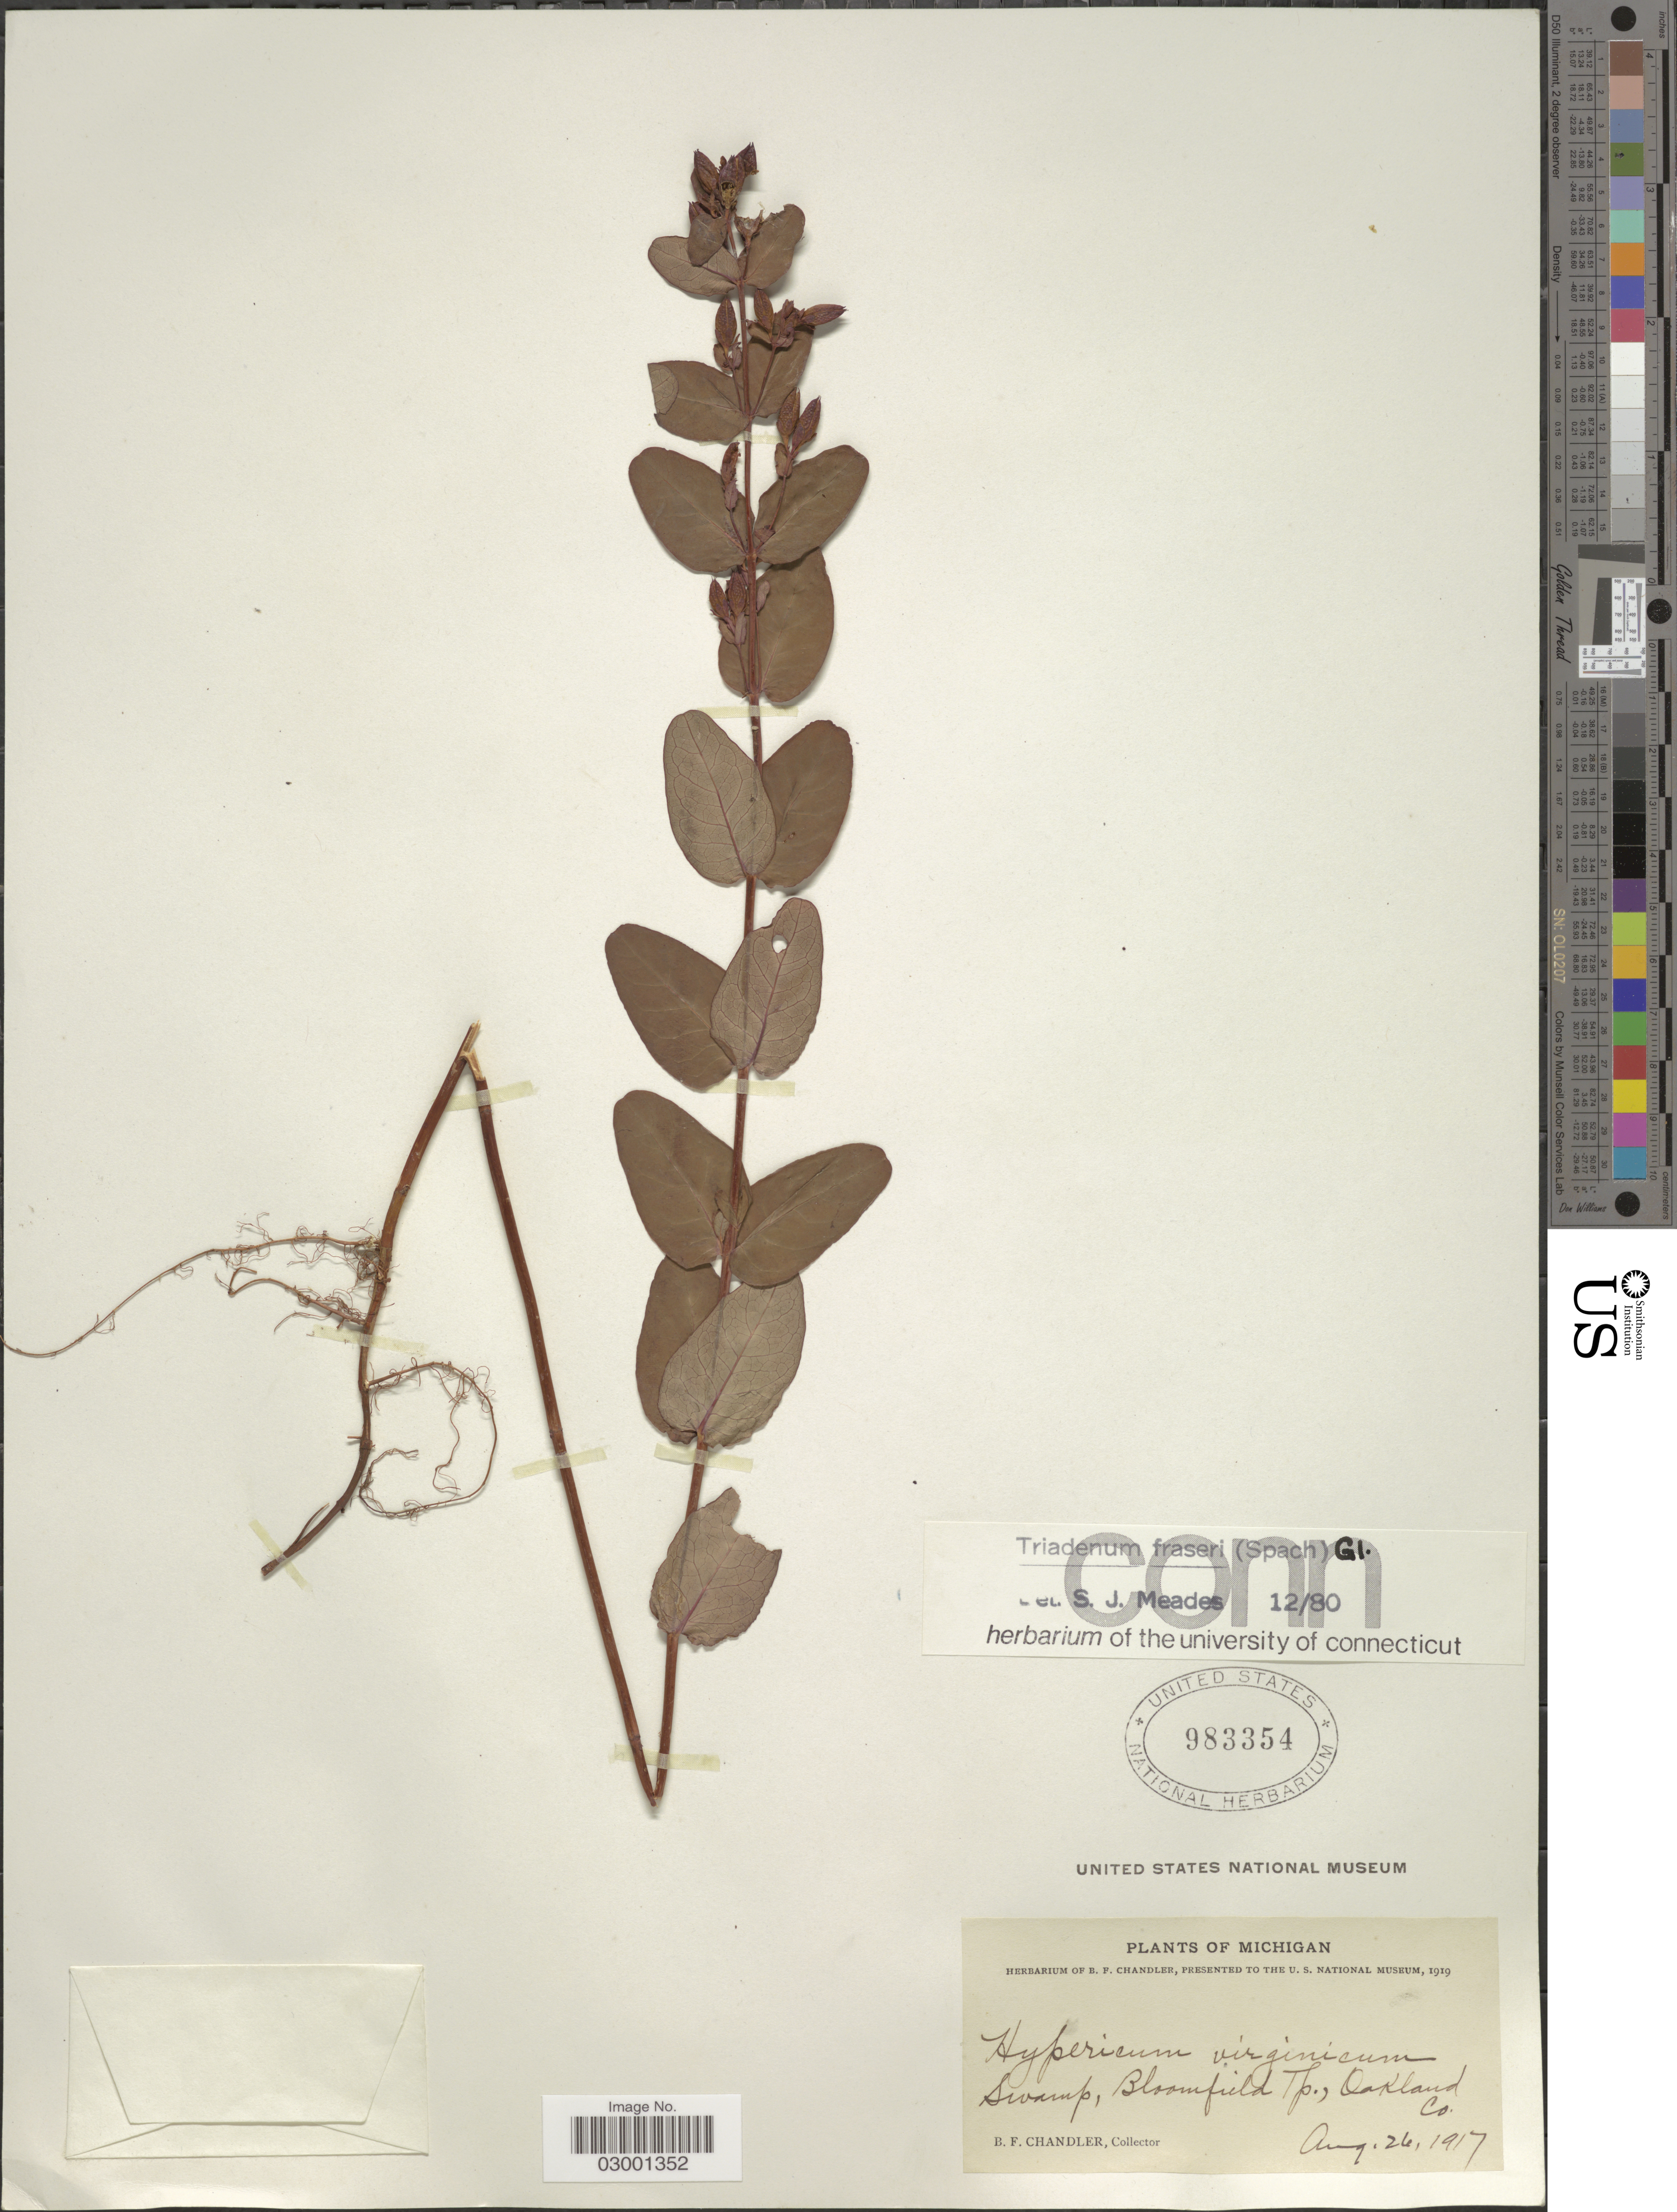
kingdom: Plantae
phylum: Tracheophyta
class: Magnoliopsida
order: Malpighiales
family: Hypericaceae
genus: Hypericum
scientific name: Hypericum fraseri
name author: Steud.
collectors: B. F. Chandler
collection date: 1917-08-26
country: United States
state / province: Michigan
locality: Swamp, Bloomfield Tp., Oakland Co.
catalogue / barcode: US 983354